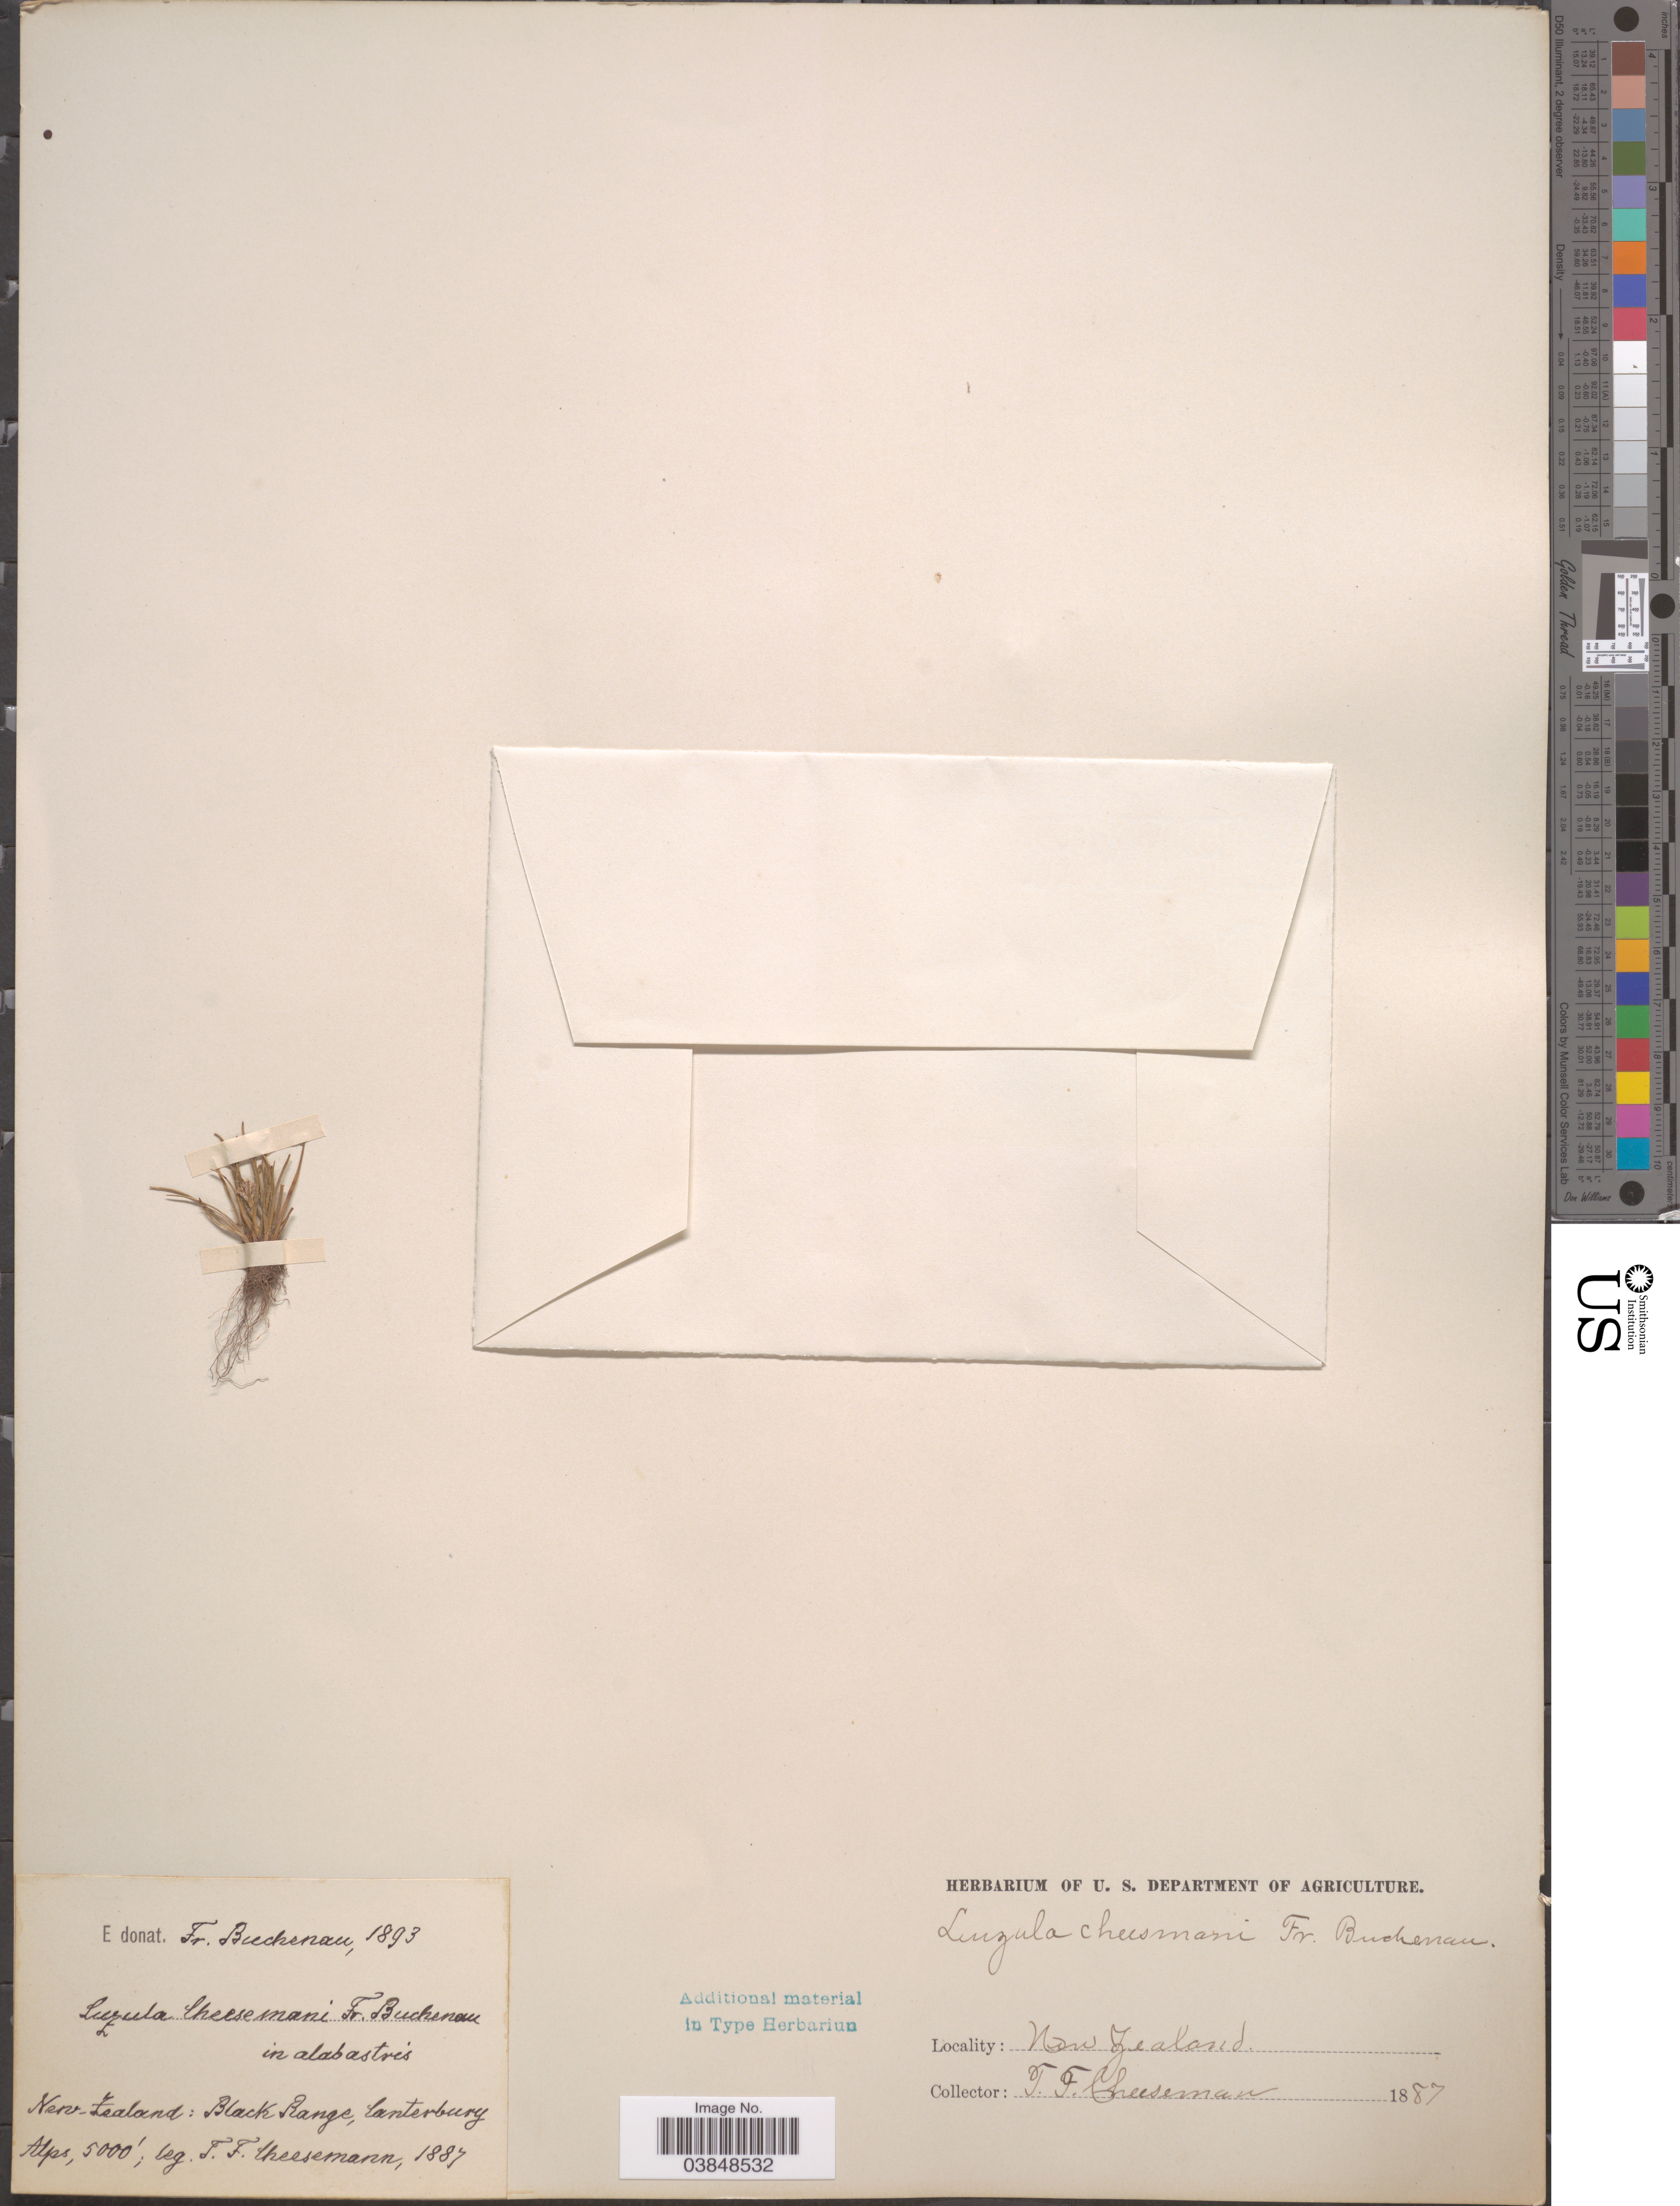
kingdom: Plantae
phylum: Tracheophyta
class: Liliopsida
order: Poales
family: Juncaceae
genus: Luzula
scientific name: Luzula cheesemani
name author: Buchenau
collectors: T. F. Cheeseman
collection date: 1887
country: New Zealand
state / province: Canterbury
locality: Black Range, Canterbury Alps.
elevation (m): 1524